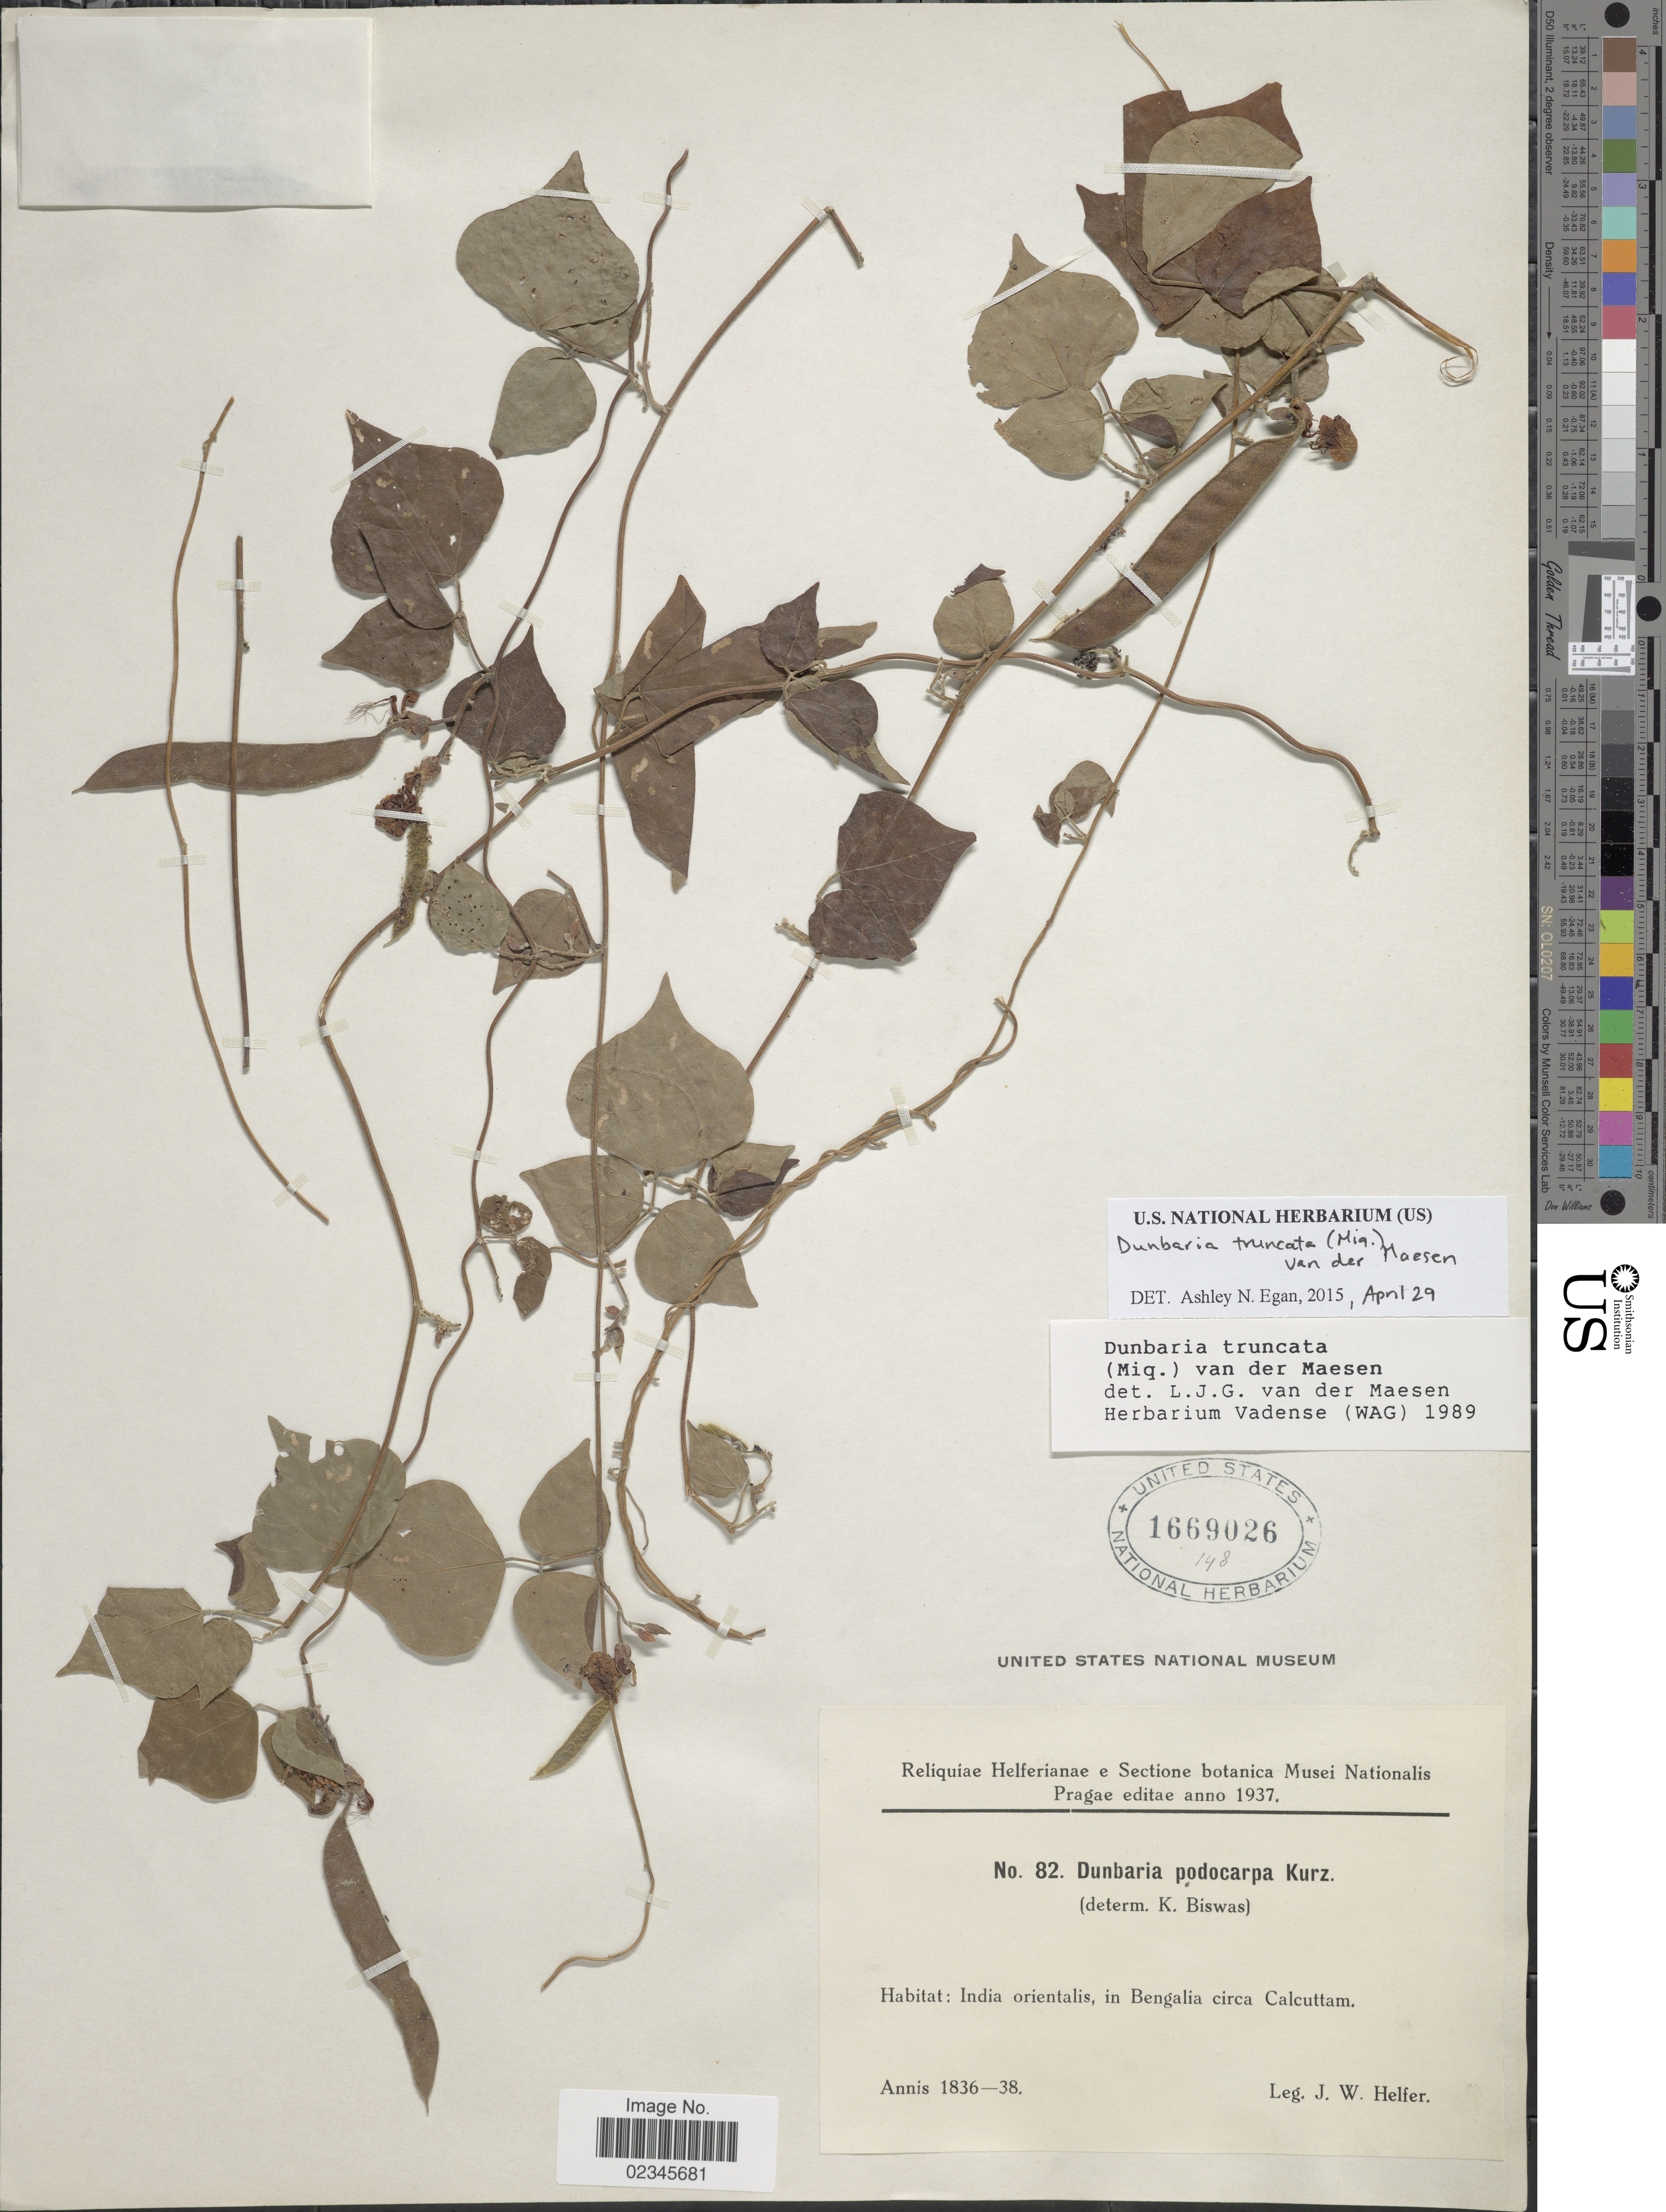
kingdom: Plantae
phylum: Tracheophyta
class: Magnoliopsida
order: Fabales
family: Fabaceae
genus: Dunbaria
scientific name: Dunbaria truncata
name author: (Miq.) Maesen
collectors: J. W. Helfer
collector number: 82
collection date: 1836/1838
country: India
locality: India orientalis, in Bengalia circa Calcuttam.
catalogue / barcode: US 1669026